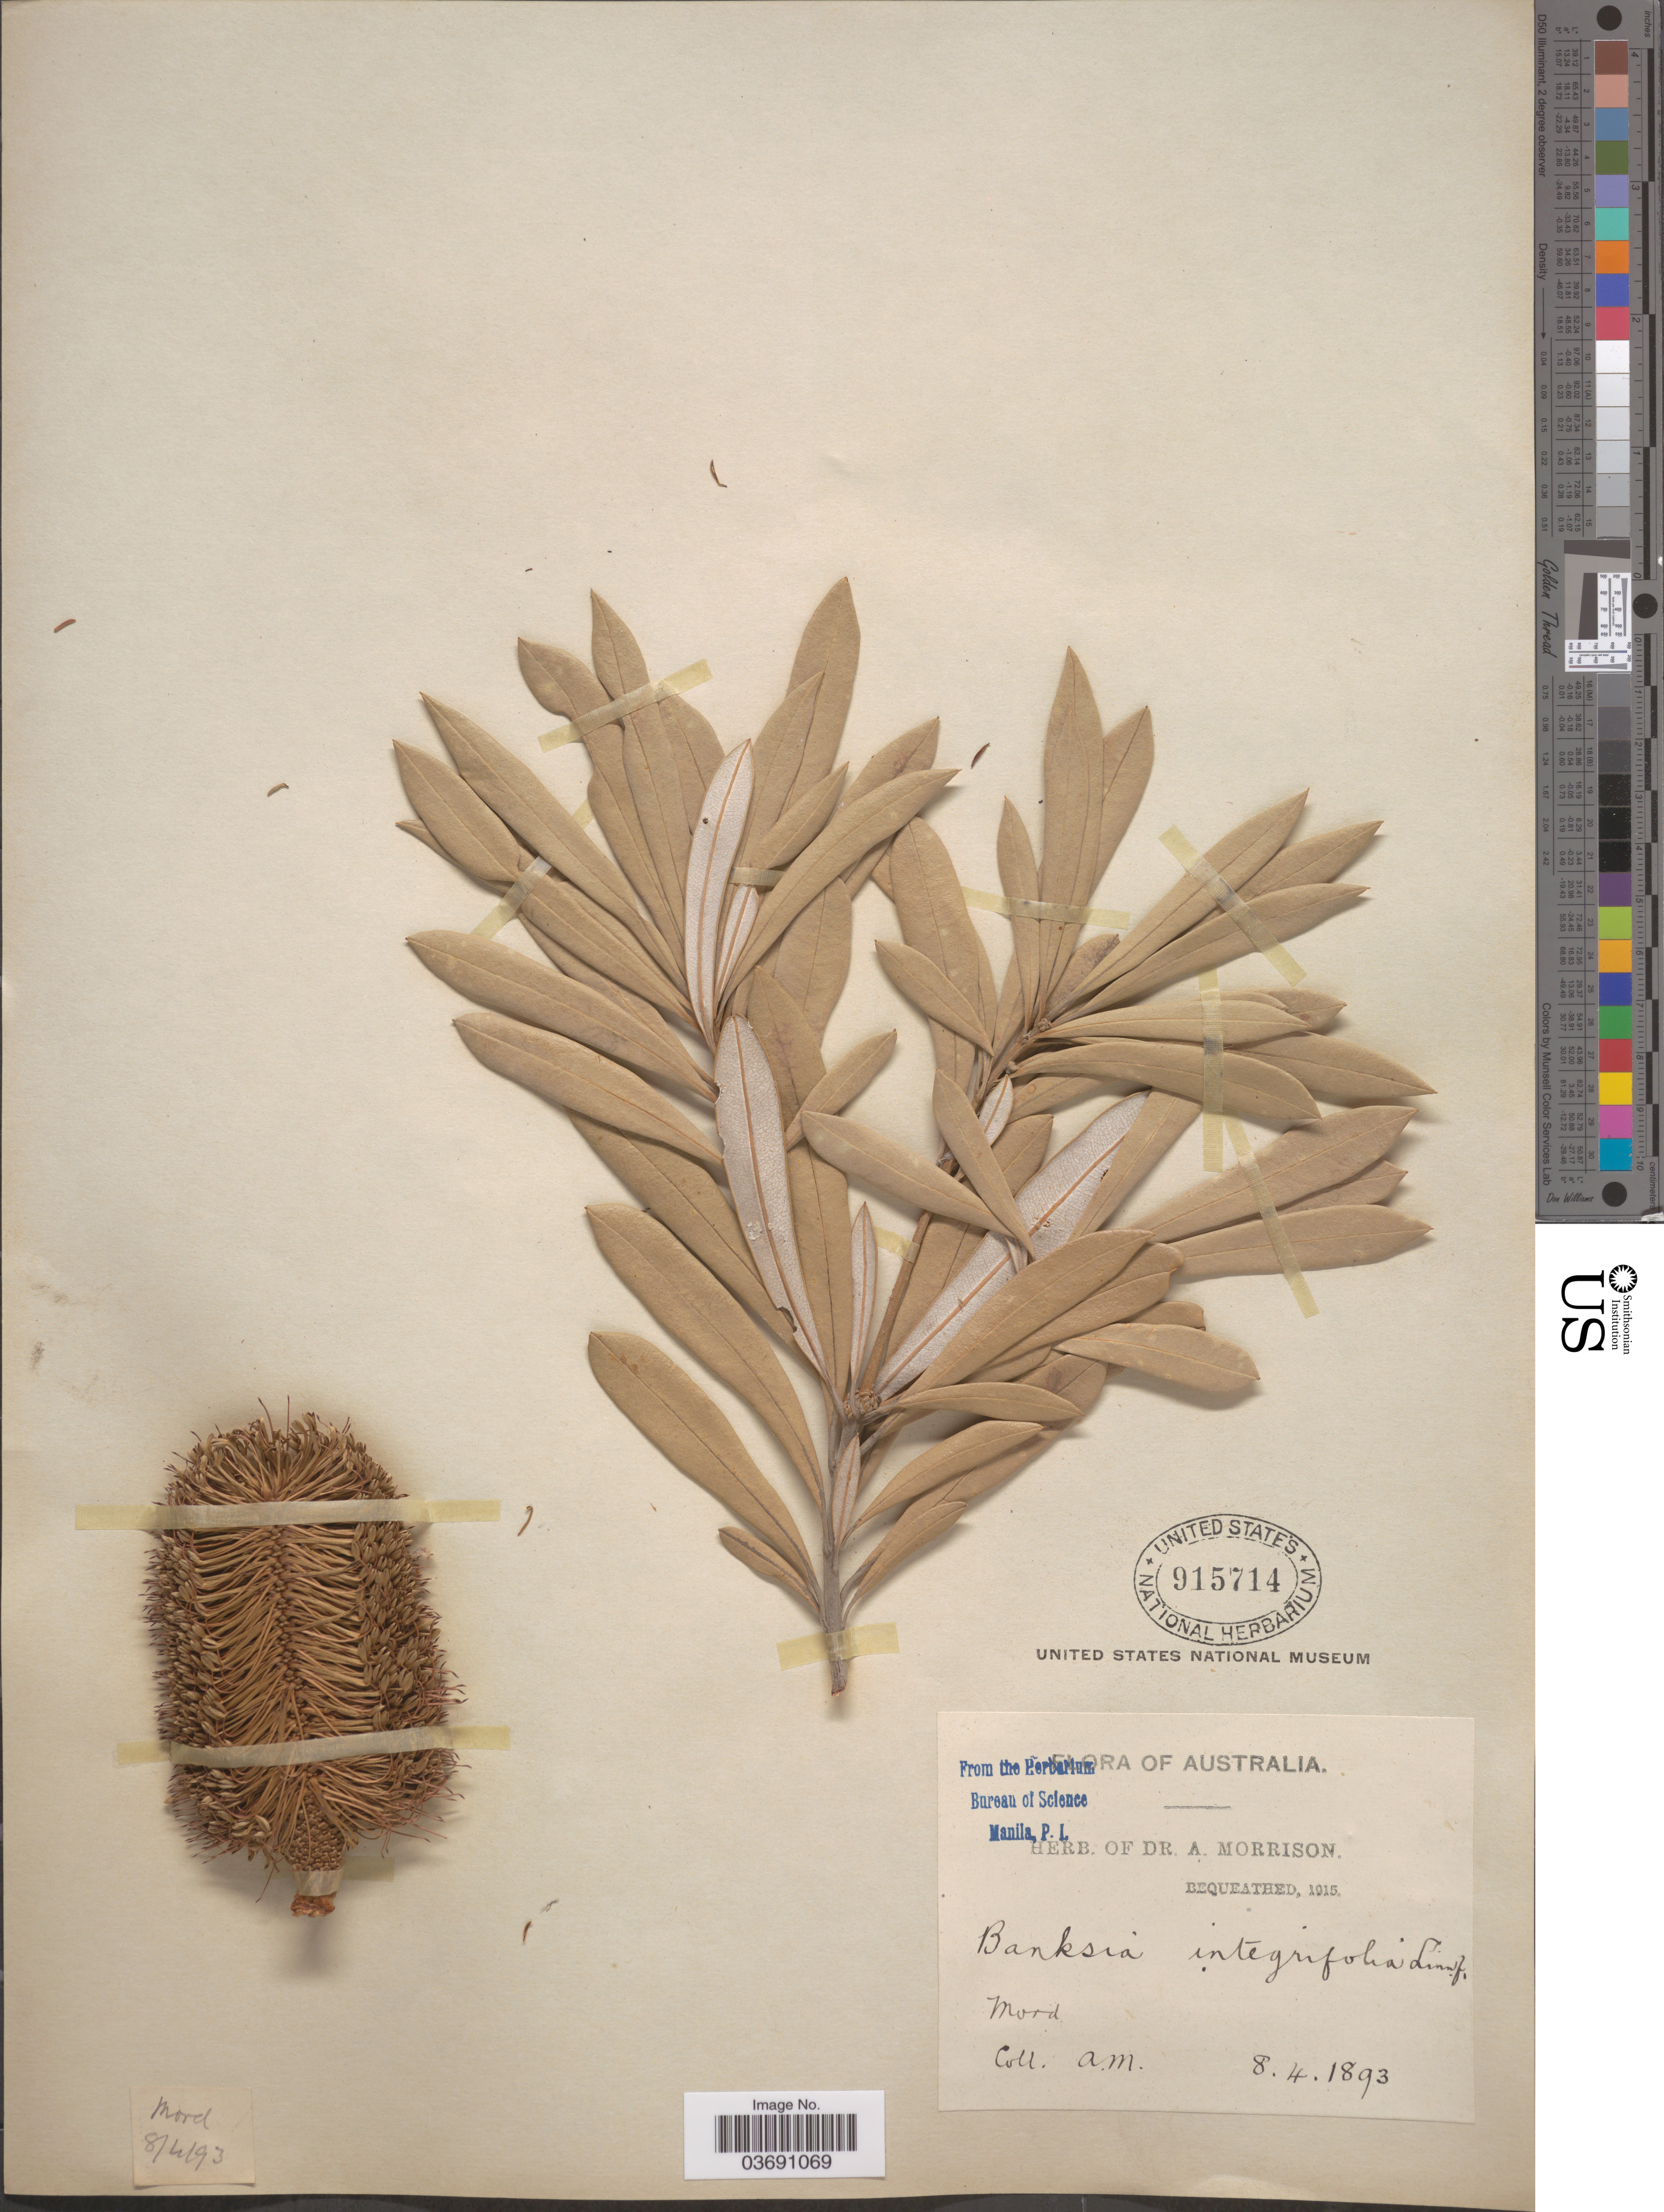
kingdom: Plantae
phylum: Tracheophyta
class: Magnoliopsida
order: Proteales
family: Proteaceae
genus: Banksia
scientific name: Banksia integrifolia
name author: L. f.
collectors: A. Morrison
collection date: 1893-04-08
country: Australia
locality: Mord [unsure placement].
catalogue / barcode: US 915714